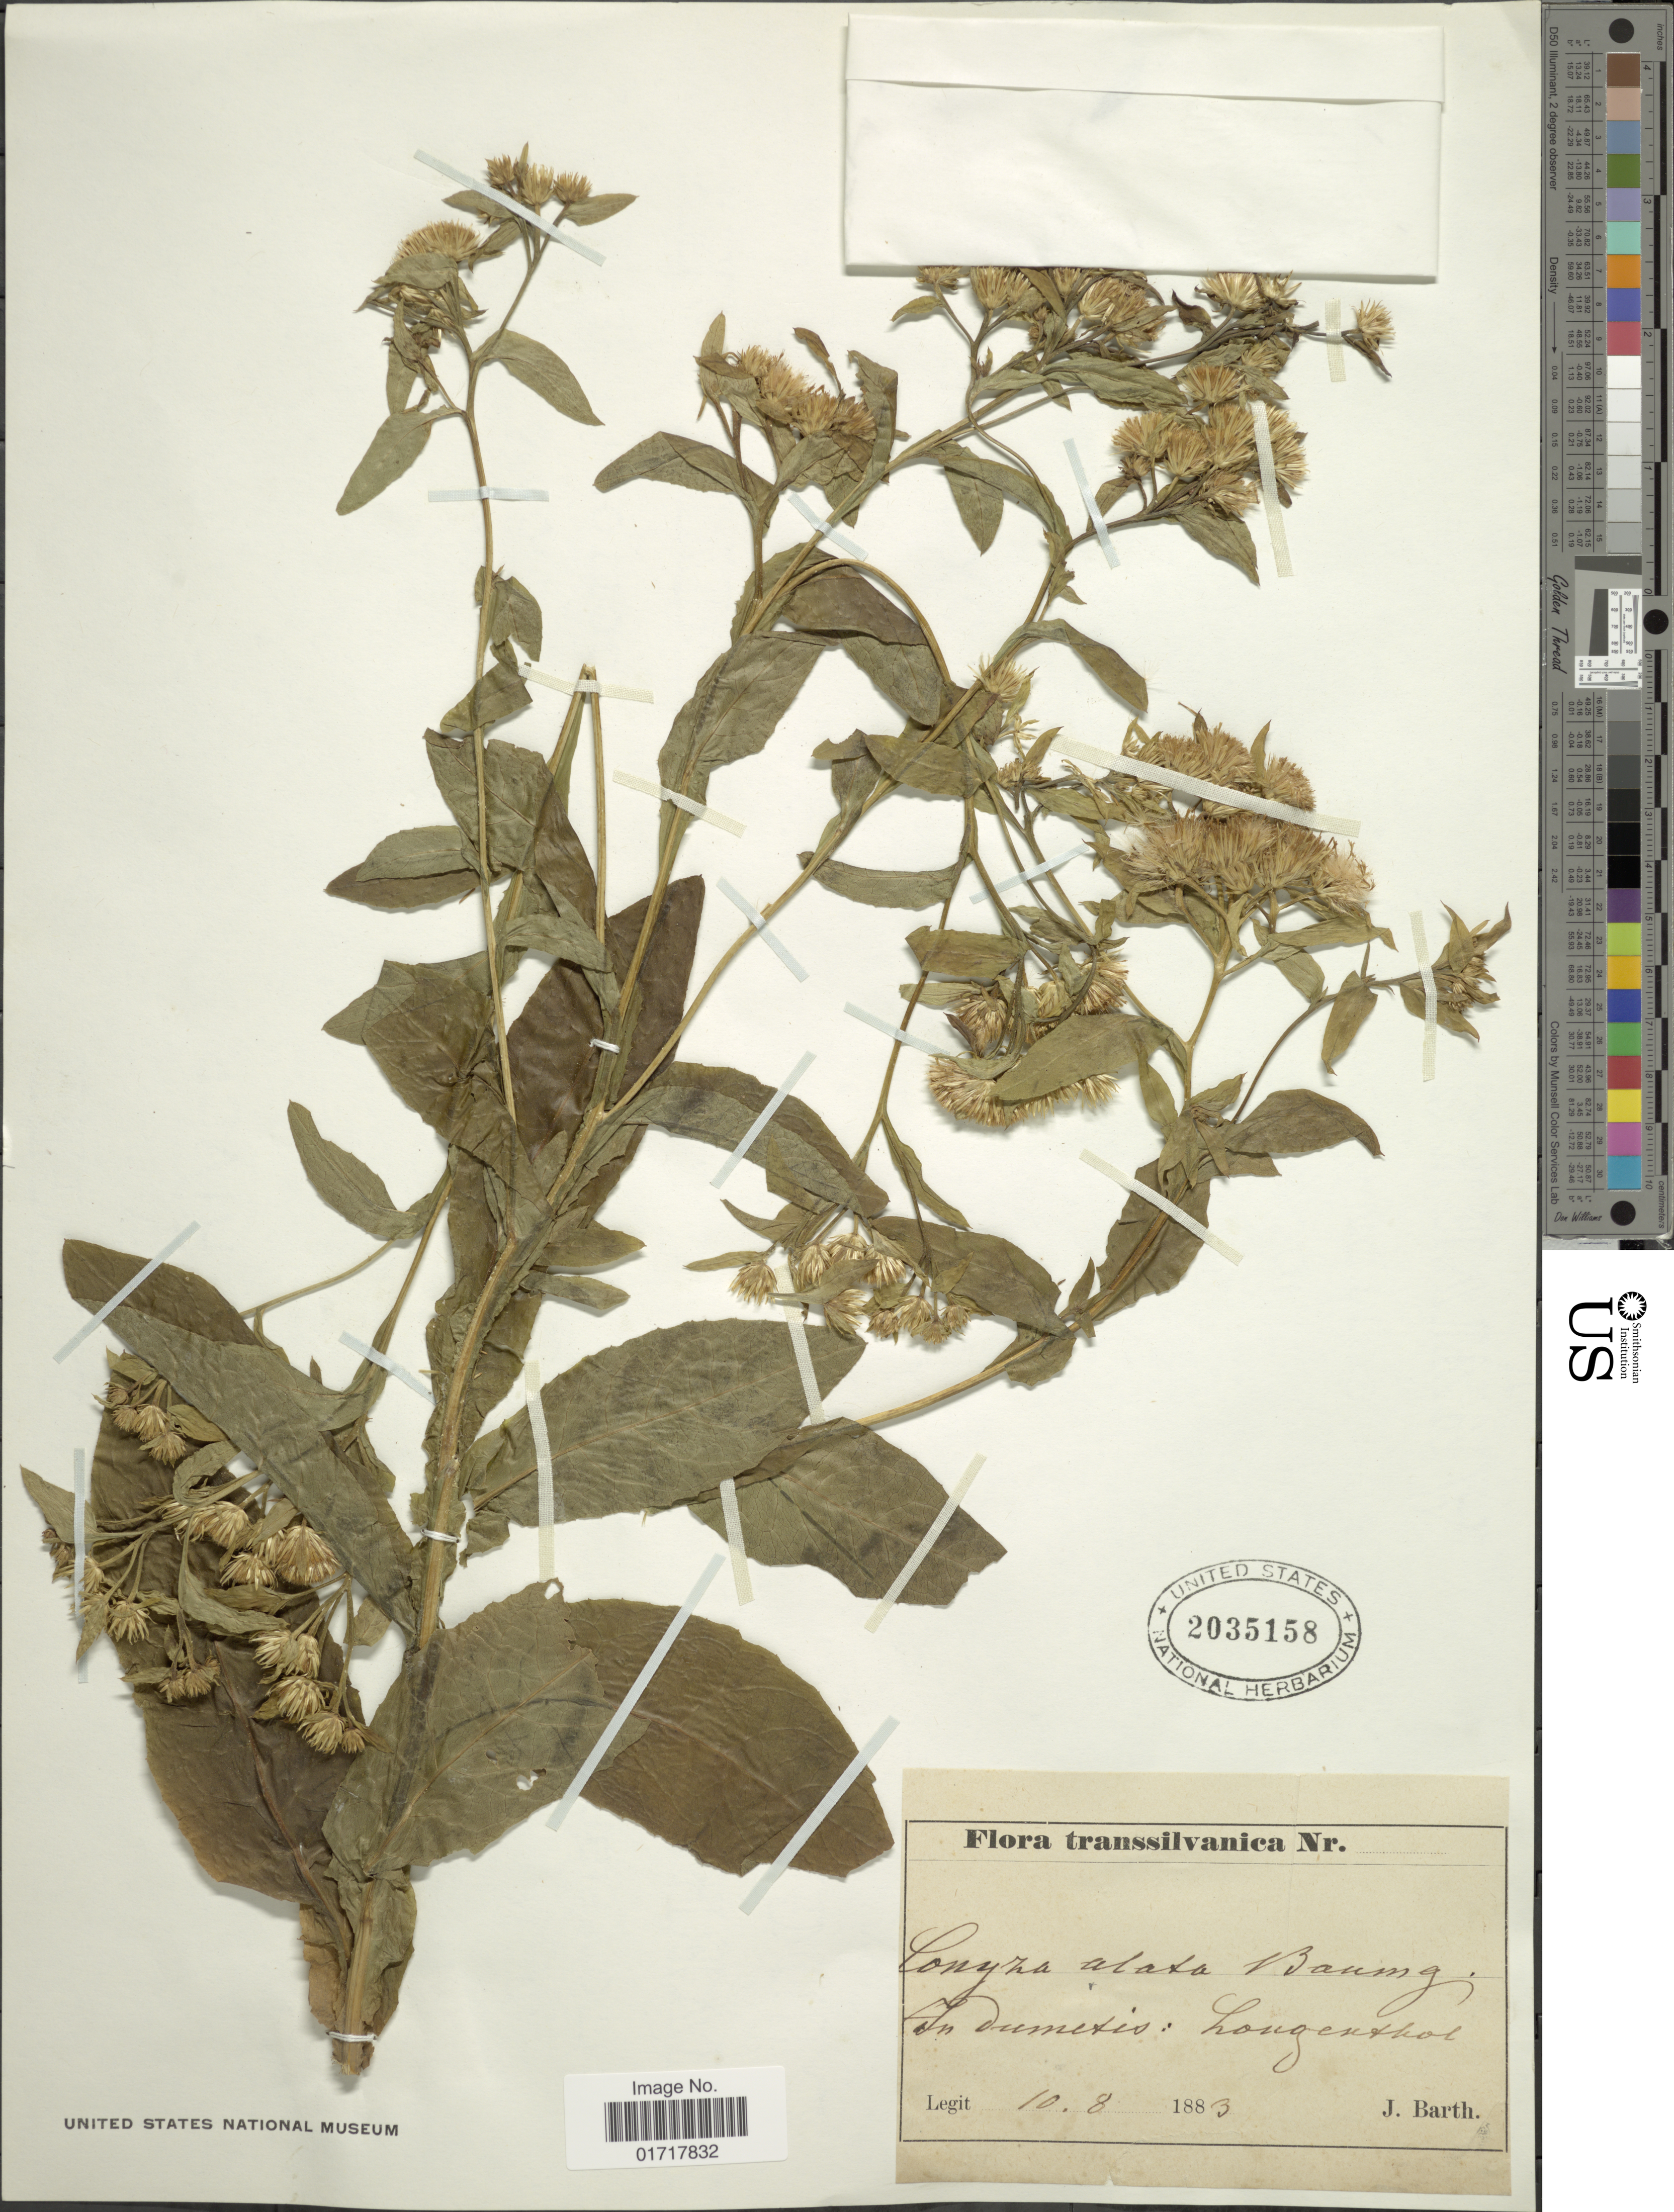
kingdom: Plantae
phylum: Tracheophyta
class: Magnoliopsida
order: Asterales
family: Asteraceae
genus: Conyza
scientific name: Conyza alata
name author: (D. Don) Roxb.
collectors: J. Barth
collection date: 1883-08-10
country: Switzerland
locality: In dumetis: Langenthal.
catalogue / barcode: US 2035158